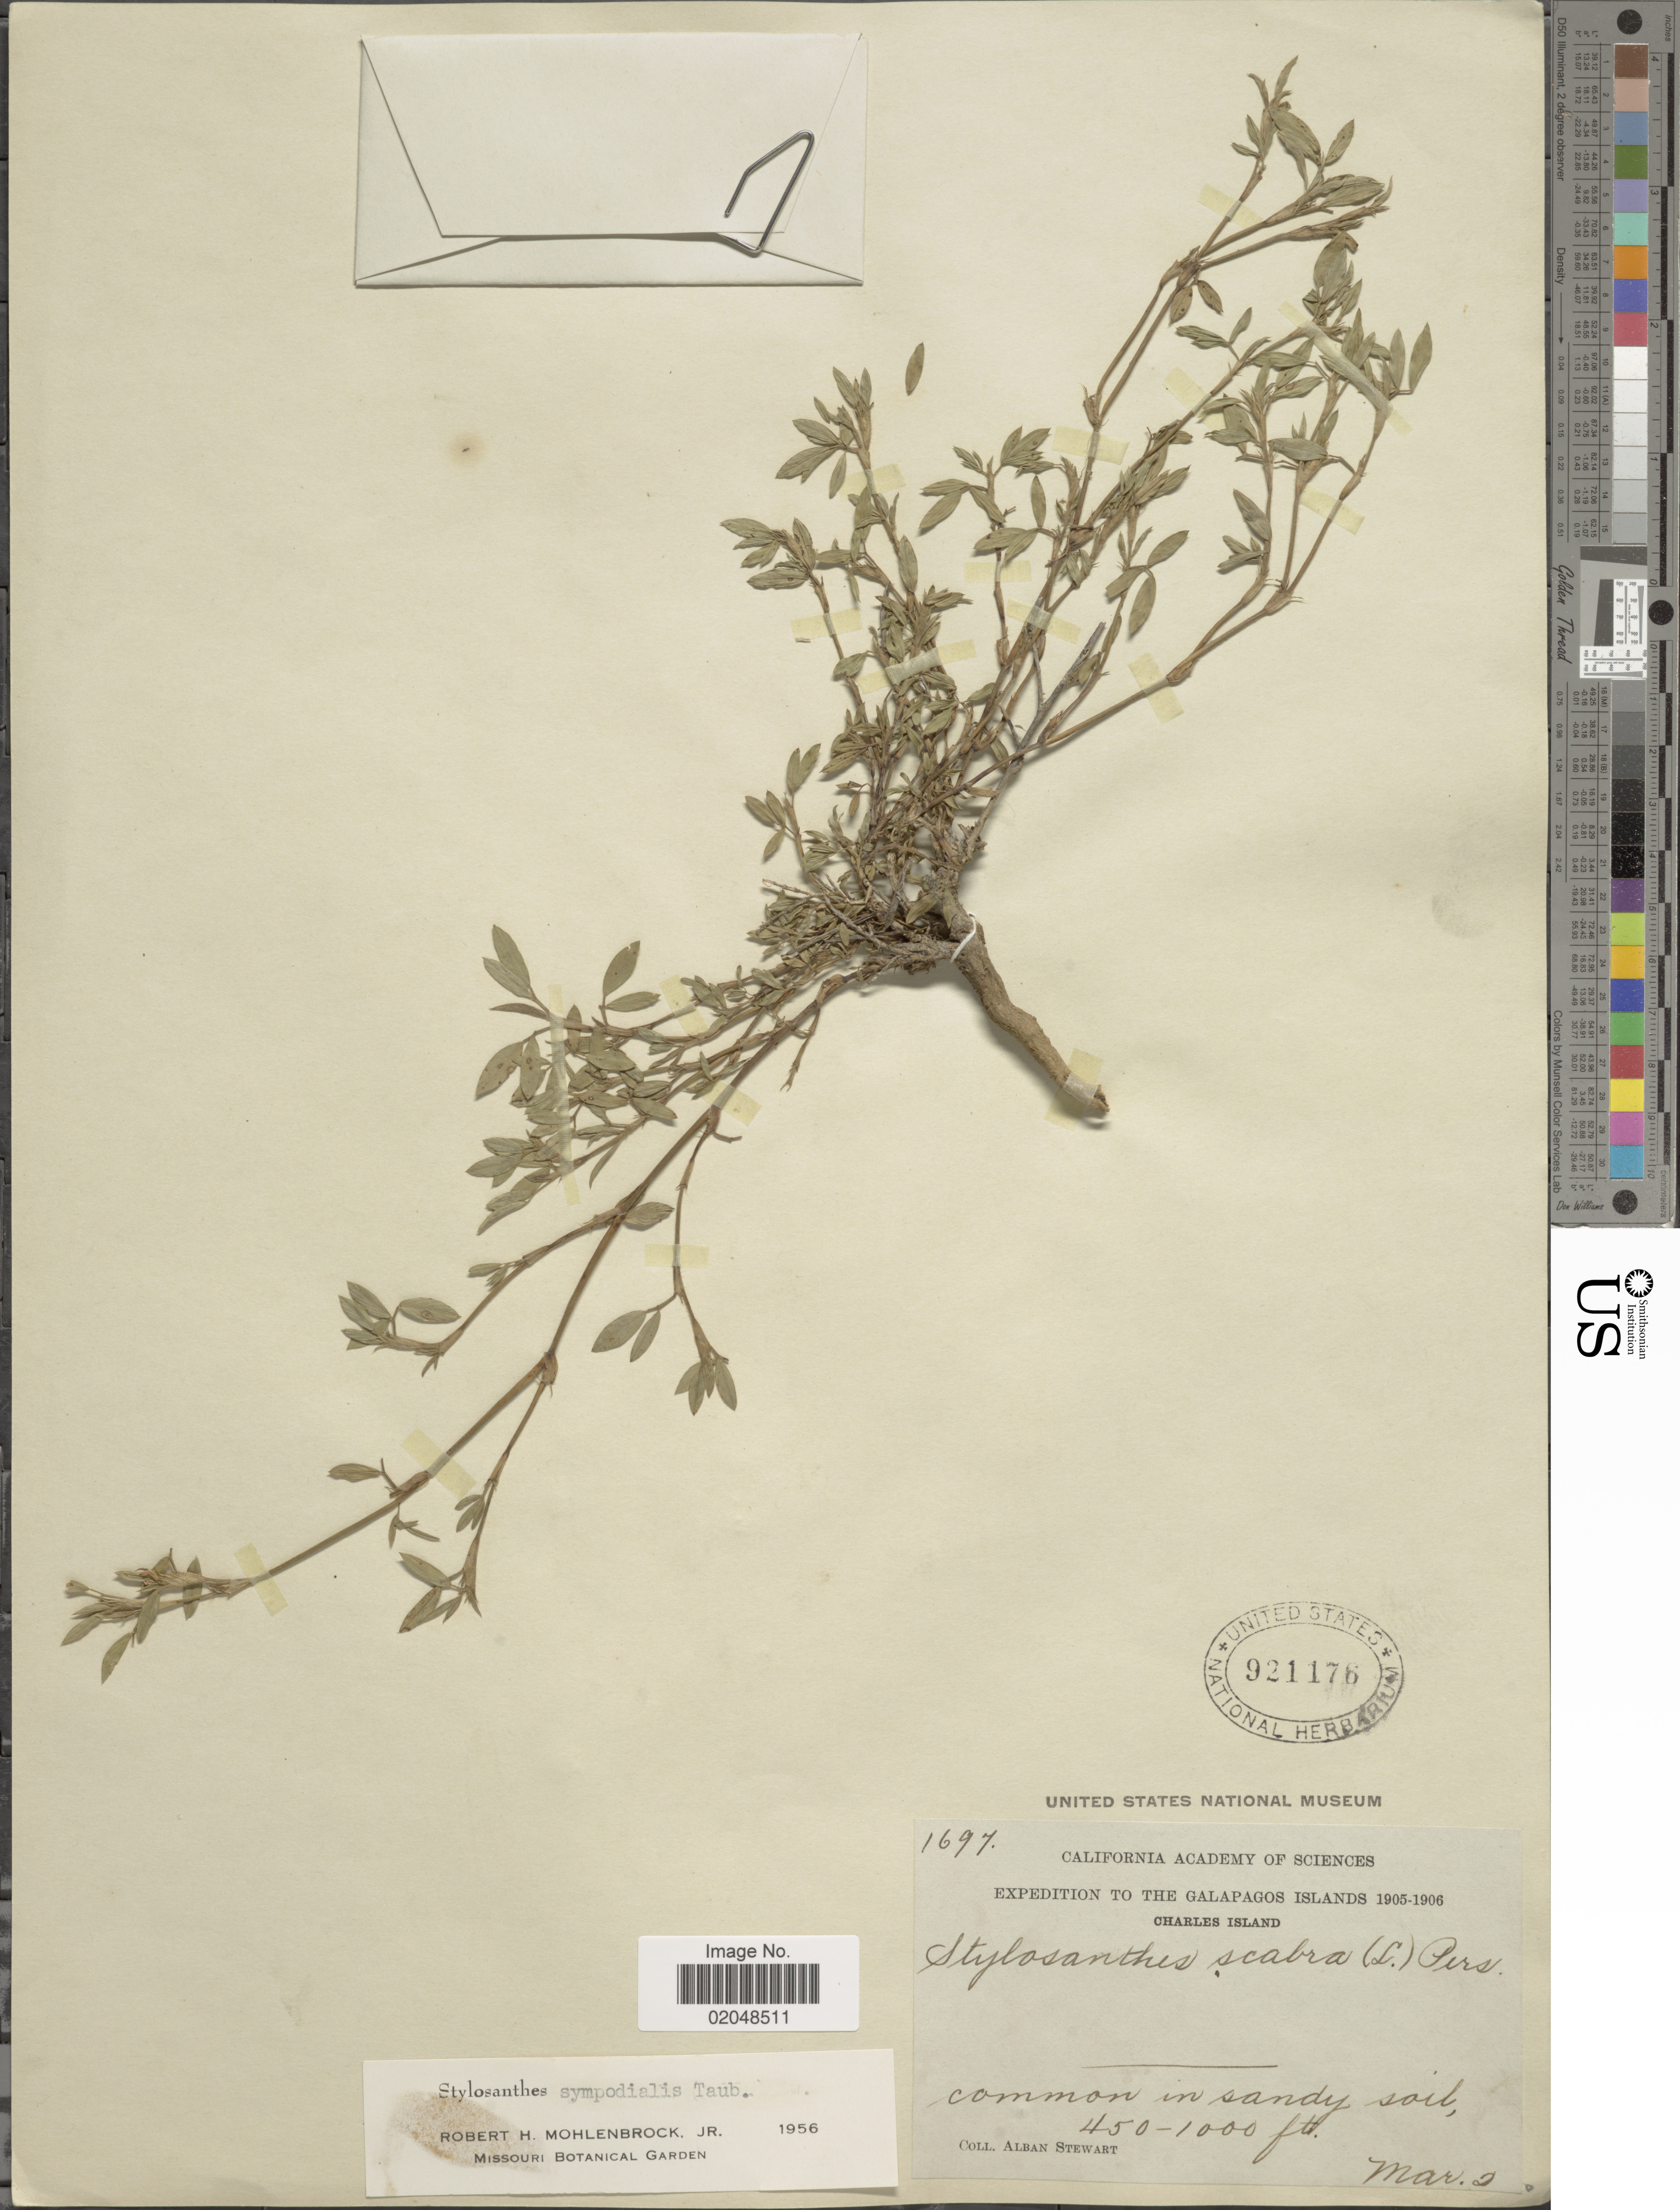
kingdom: Plantae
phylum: Tracheophyta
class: Magnoliopsida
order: Fabales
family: Fabaceae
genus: Stylosanthes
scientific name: Stylosanthes sympodialis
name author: Taub.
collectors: A. Stewart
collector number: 1697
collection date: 1905-03-02/1906-03-02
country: Ecuador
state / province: Colón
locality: Charles island, Galapagos Islands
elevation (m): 137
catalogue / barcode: US 921176